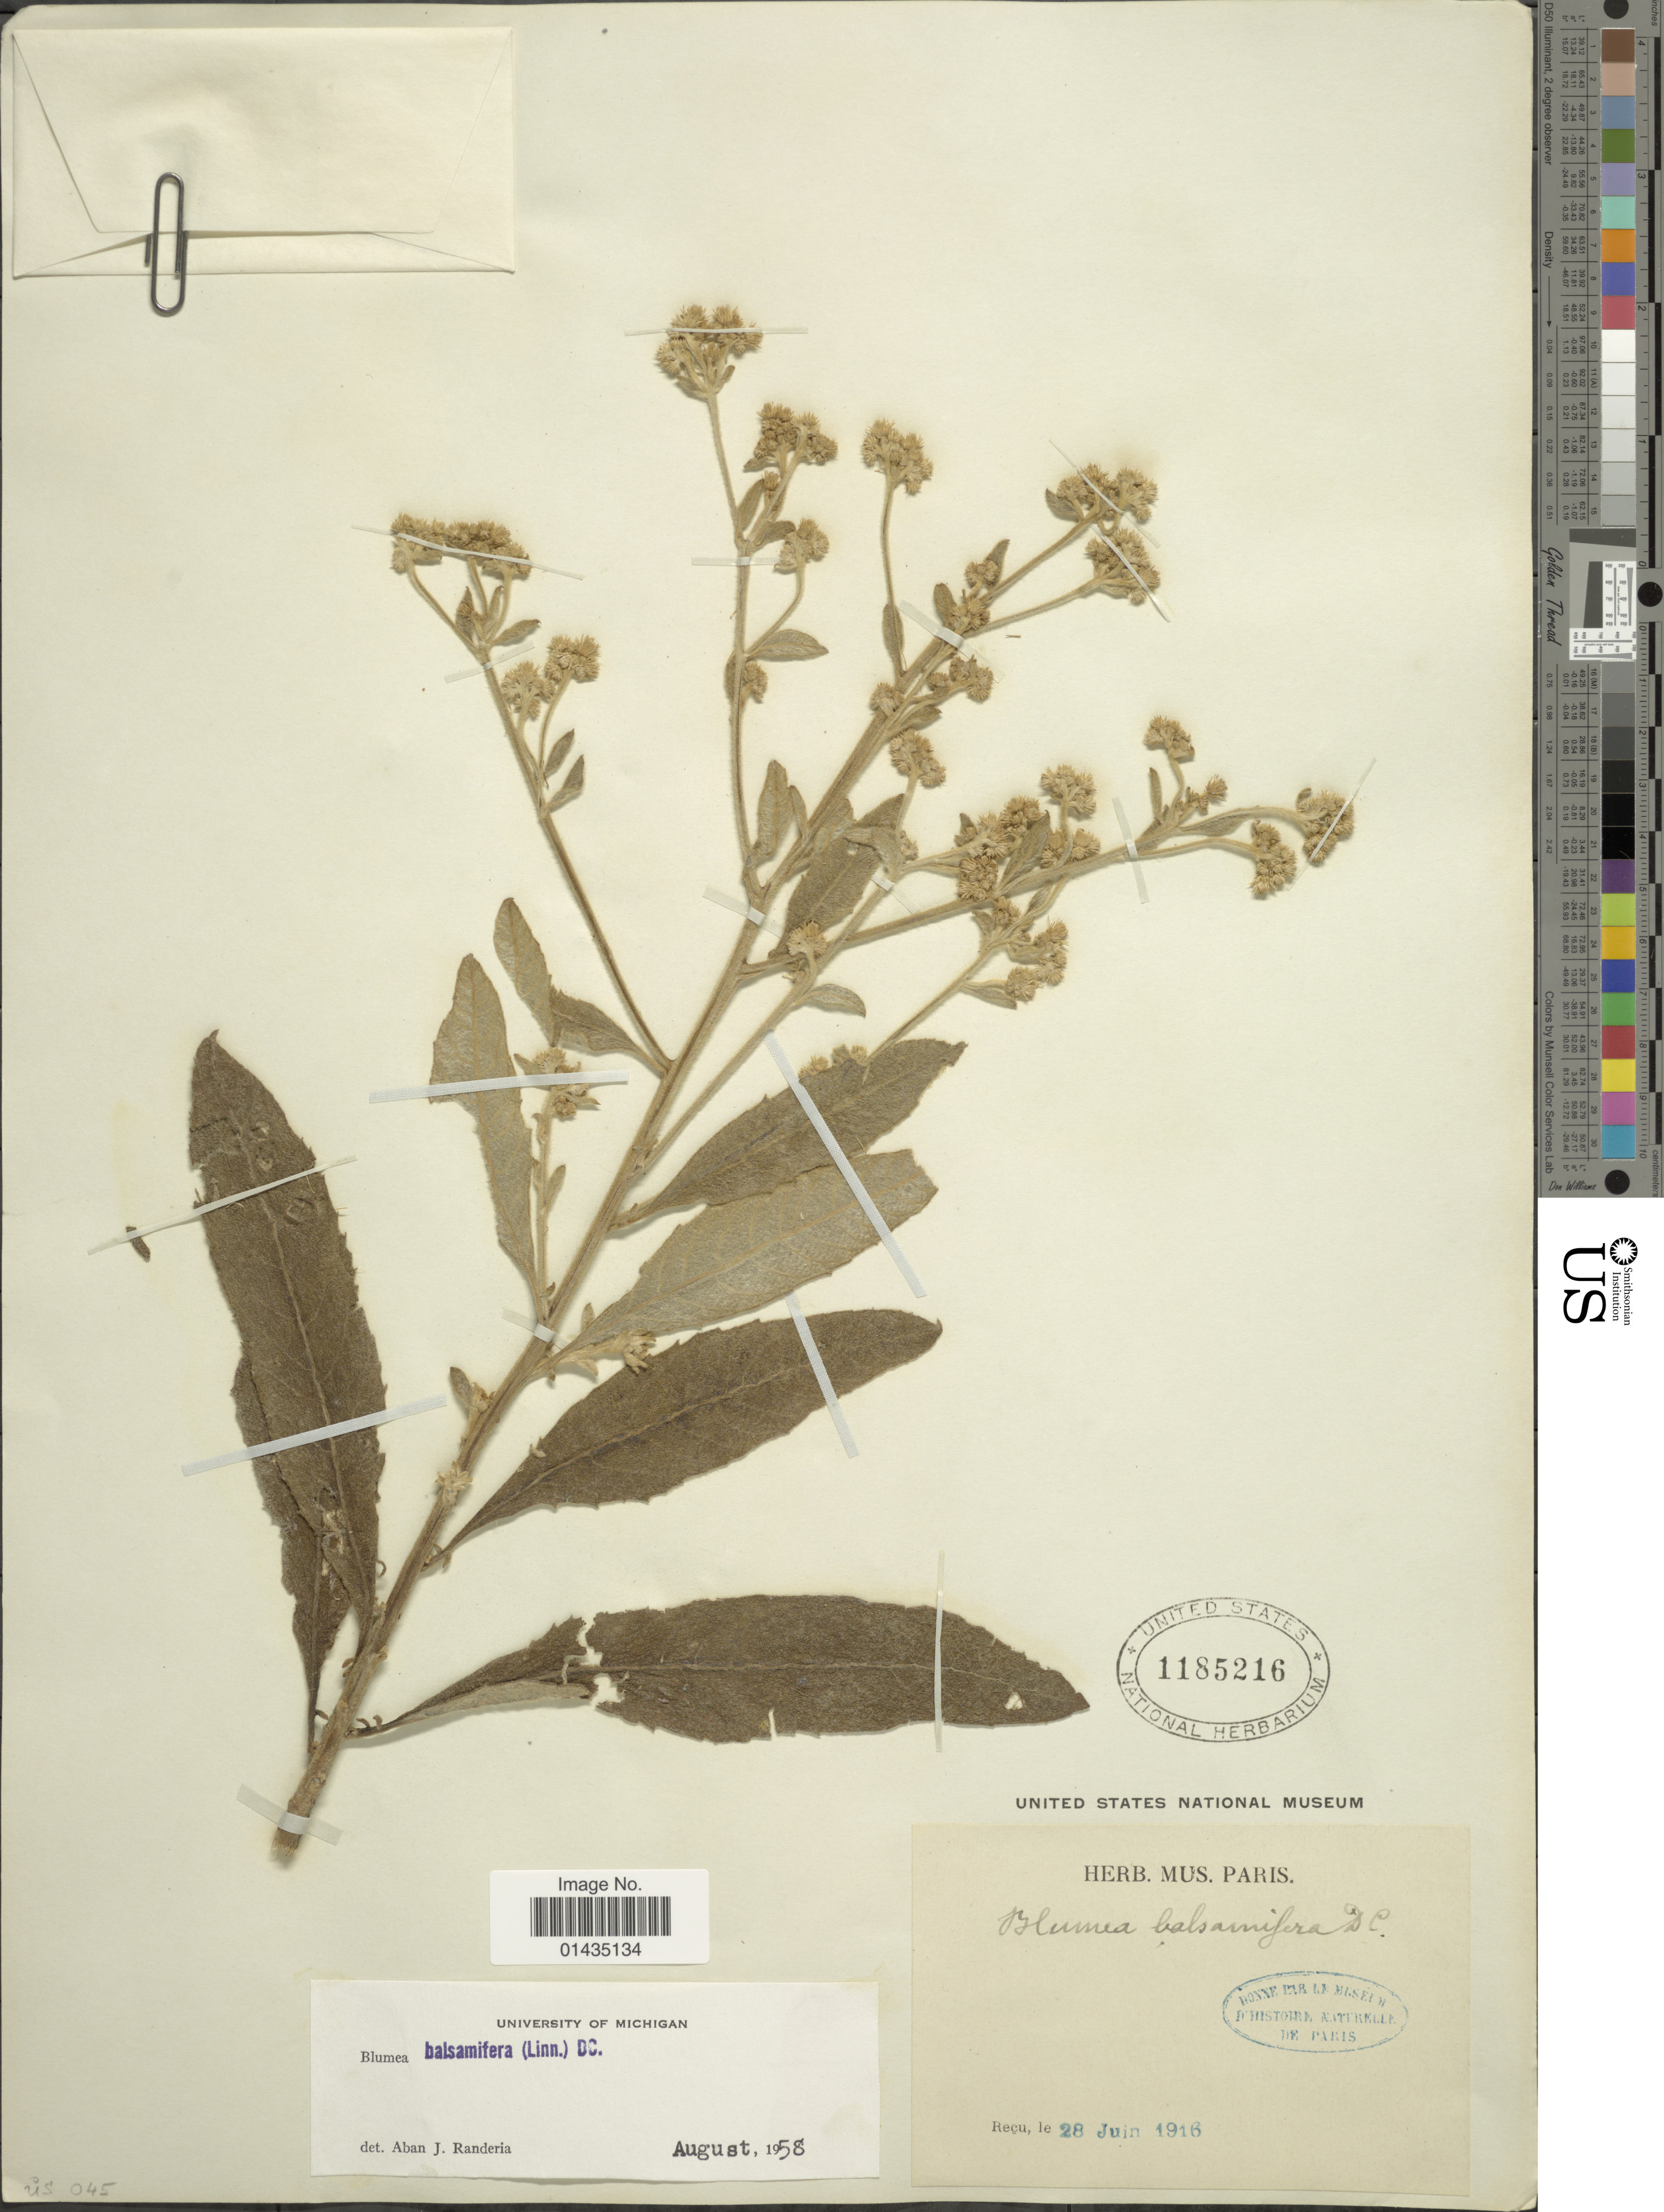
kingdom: Plantae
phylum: Tracheophyta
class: Magnoliopsida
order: Asterales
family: Asteraceae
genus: Blumea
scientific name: Blumea balsamifera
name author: (L.) DC.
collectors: ex herb. Mus. Paris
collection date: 1916-06-28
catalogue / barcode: US 1185216